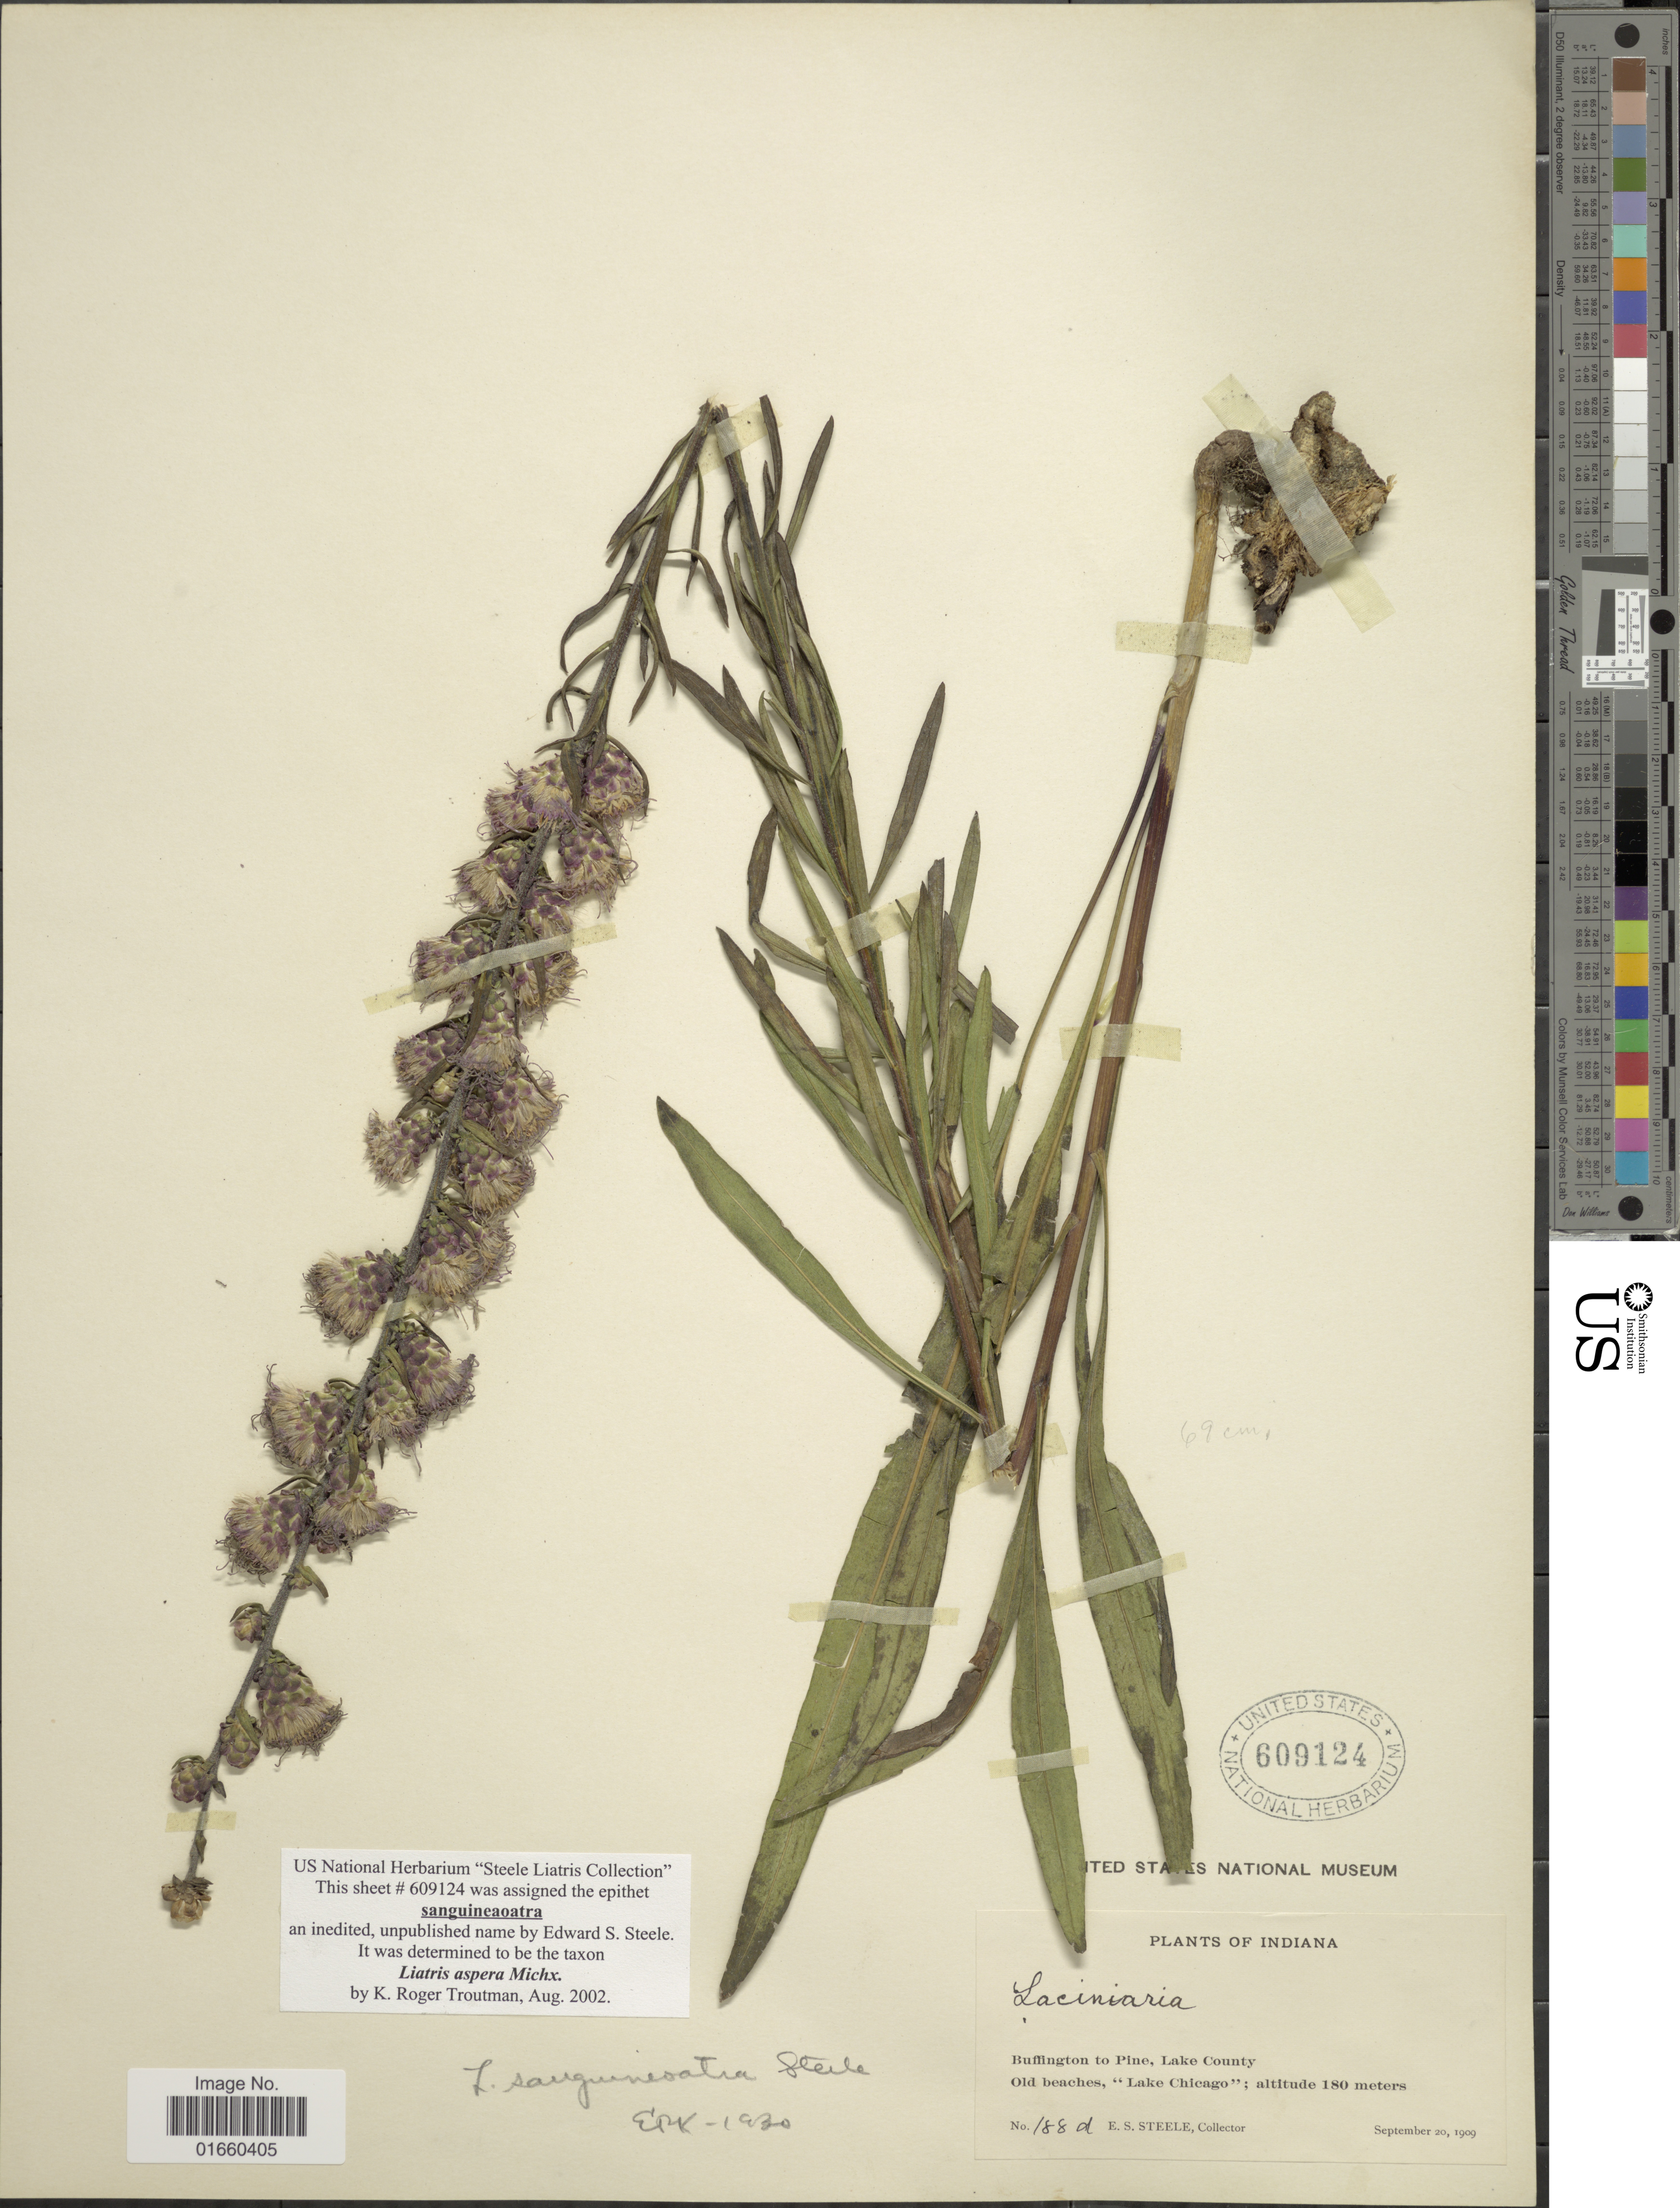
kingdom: Plantae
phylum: Tracheophyta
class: Magnoliopsida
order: Asterales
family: Asteraceae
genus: Liatris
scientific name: Liatris aspera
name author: Michx.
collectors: E. Steele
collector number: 184d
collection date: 1909-09-20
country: United States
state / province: Indiana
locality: Buffington to Pine, Lake County, Old beaches, "Lake Chicago"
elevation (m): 180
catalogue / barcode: US 609121